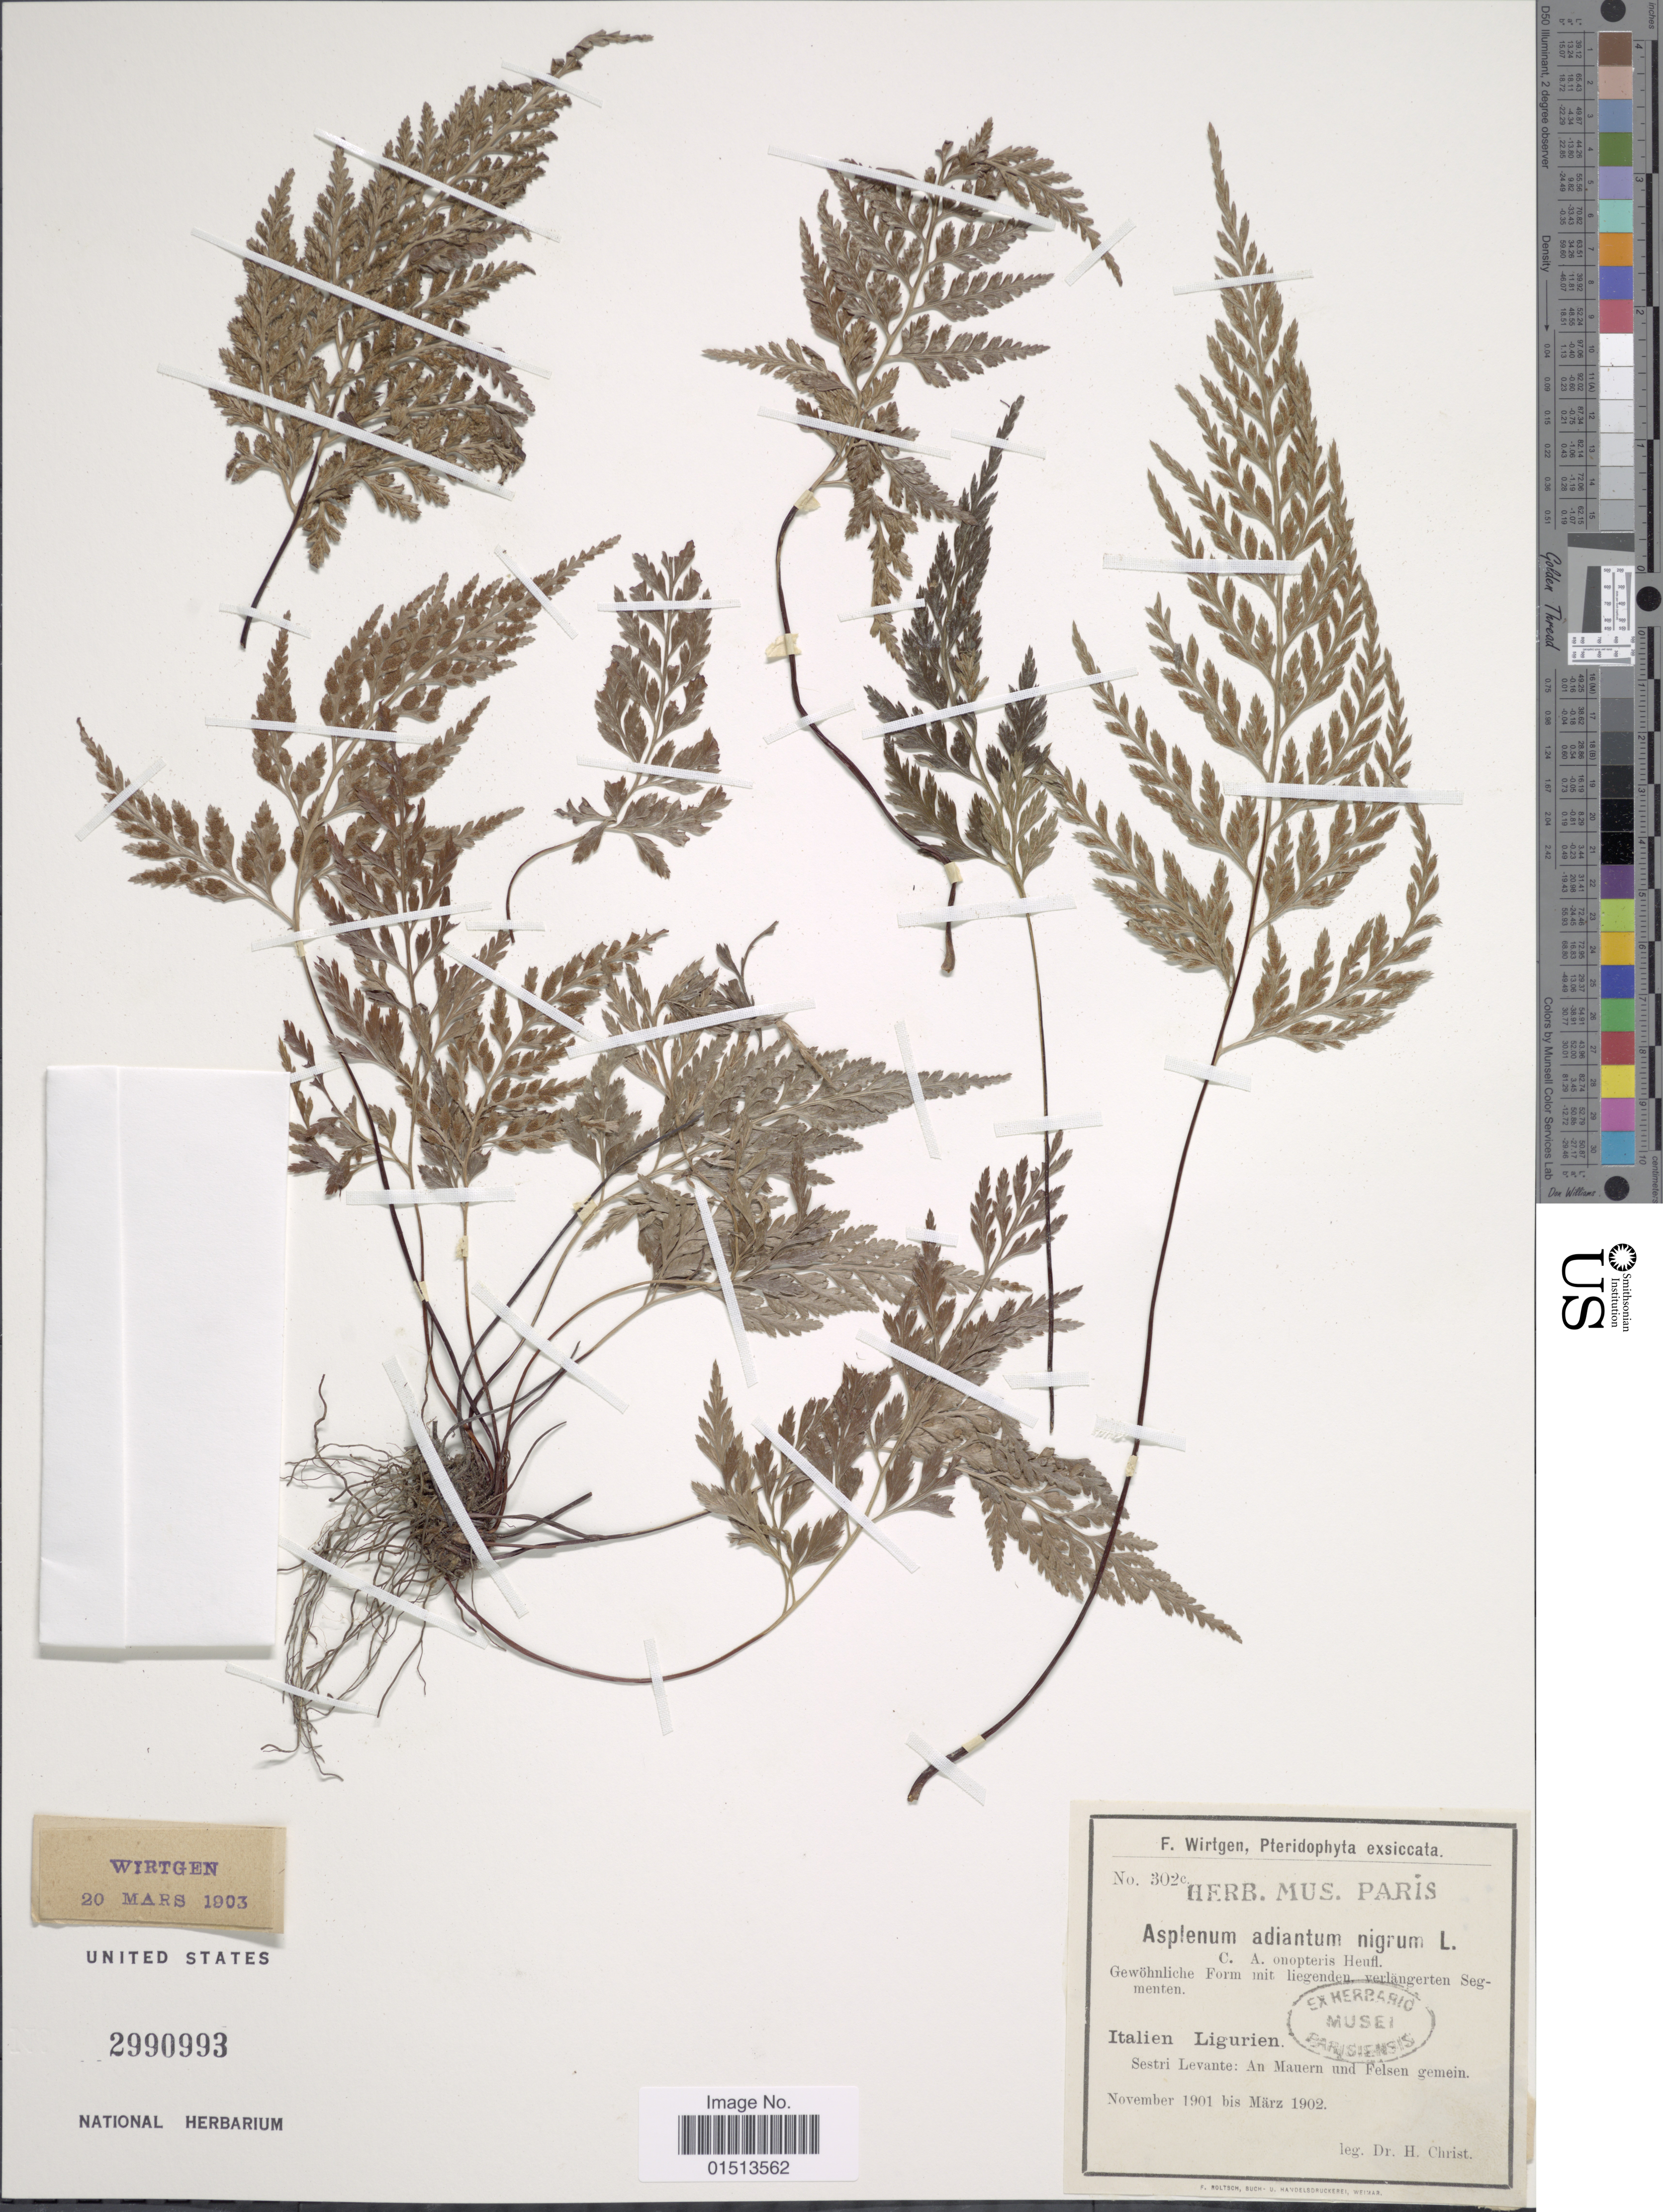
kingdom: Plantae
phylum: Tracheophyta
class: Polypodiopsida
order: Polypodiales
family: Aspleniaceae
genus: Asplenium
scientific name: Asplenium adiantum-nigrum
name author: L.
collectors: H. Christ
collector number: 302c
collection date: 1901-11/1902-03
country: Italy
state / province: Liguria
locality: Ligurien, Sestri Levante: An Mauern und Felsen gemein.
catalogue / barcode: US 2990993